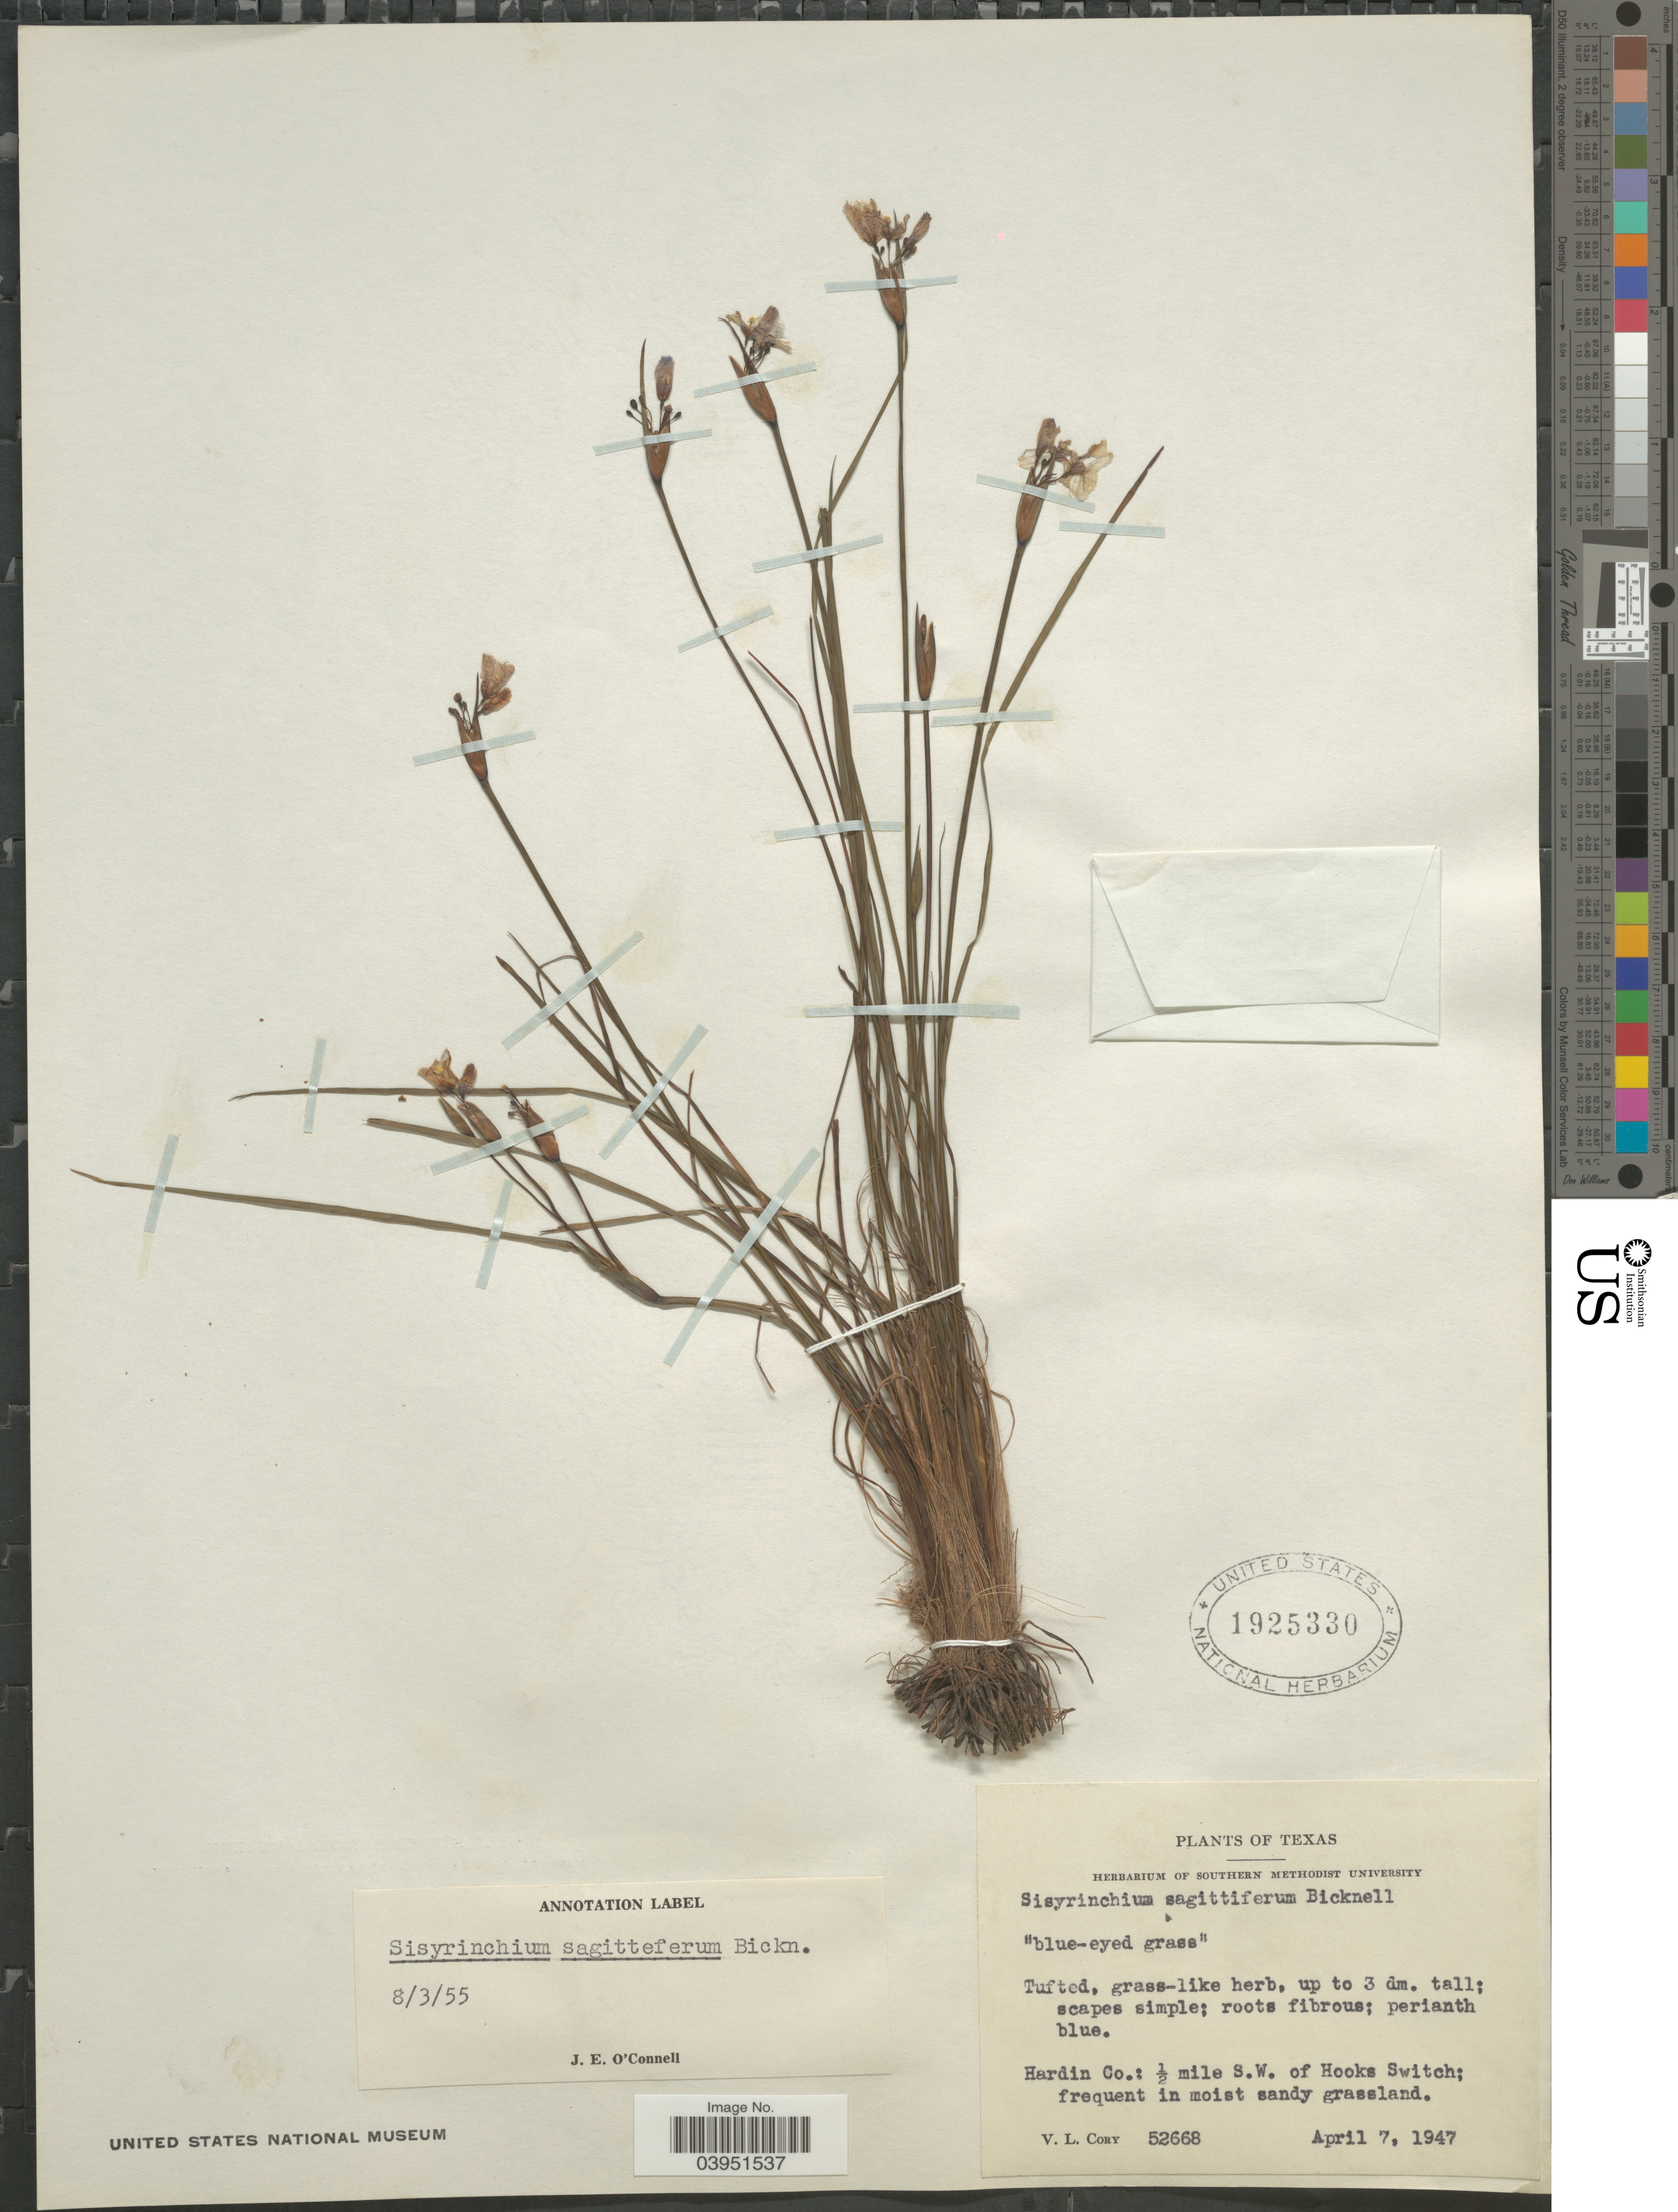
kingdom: Plantae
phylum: Tracheophyta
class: Liliopsida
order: Asparagales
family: Iridaceae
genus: Sisyrinchium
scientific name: Sisyrinchium sagittiferum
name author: E.P. Bicknell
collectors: V. Cory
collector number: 52668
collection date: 1947-04-07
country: United States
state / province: Texas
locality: Hardin Co.: ½ mile S.W. of Hooks Switch.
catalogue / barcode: US 1925330